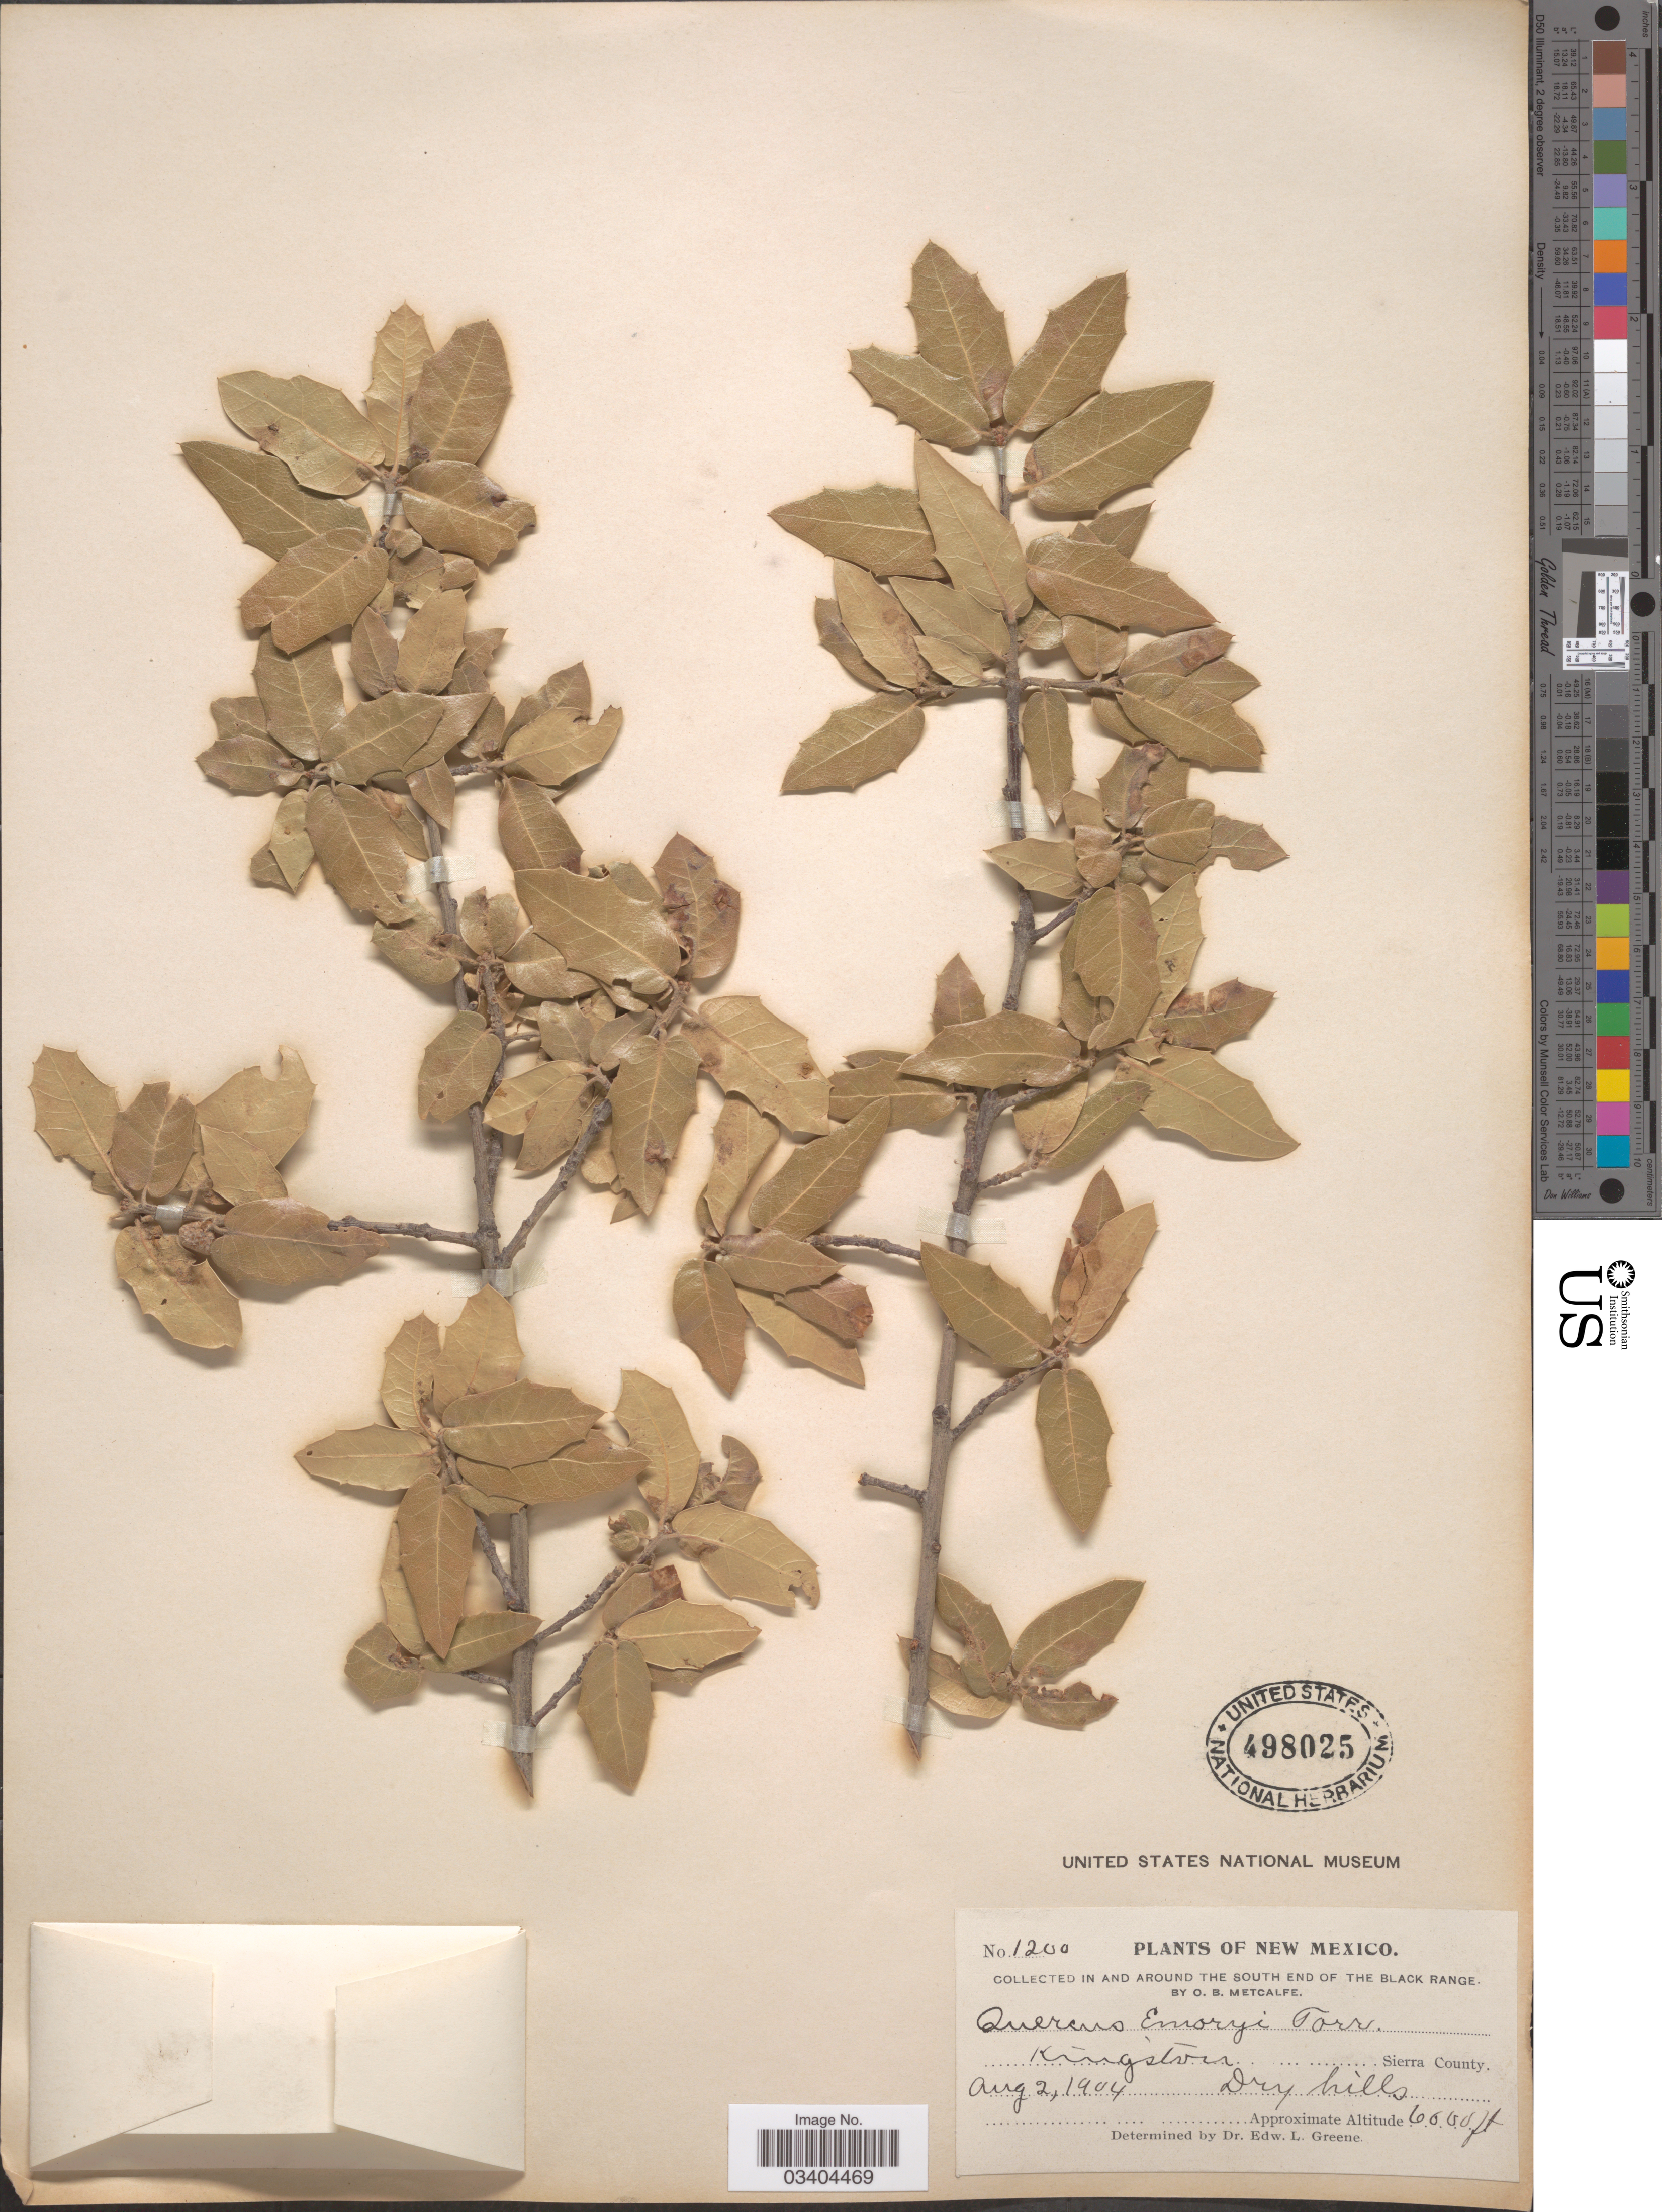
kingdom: Plantae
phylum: Tracheophyta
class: Magnoliopsida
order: Fagales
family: Fagaceae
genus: Quercus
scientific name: Quercus emoryi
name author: Torr. in Emory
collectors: O. B. Metcalfe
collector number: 1200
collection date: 1904-08-02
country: United States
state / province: New Mexico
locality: In and around the South end of the Black Range. Kingston, Sierra County.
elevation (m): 1829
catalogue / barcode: US 498025